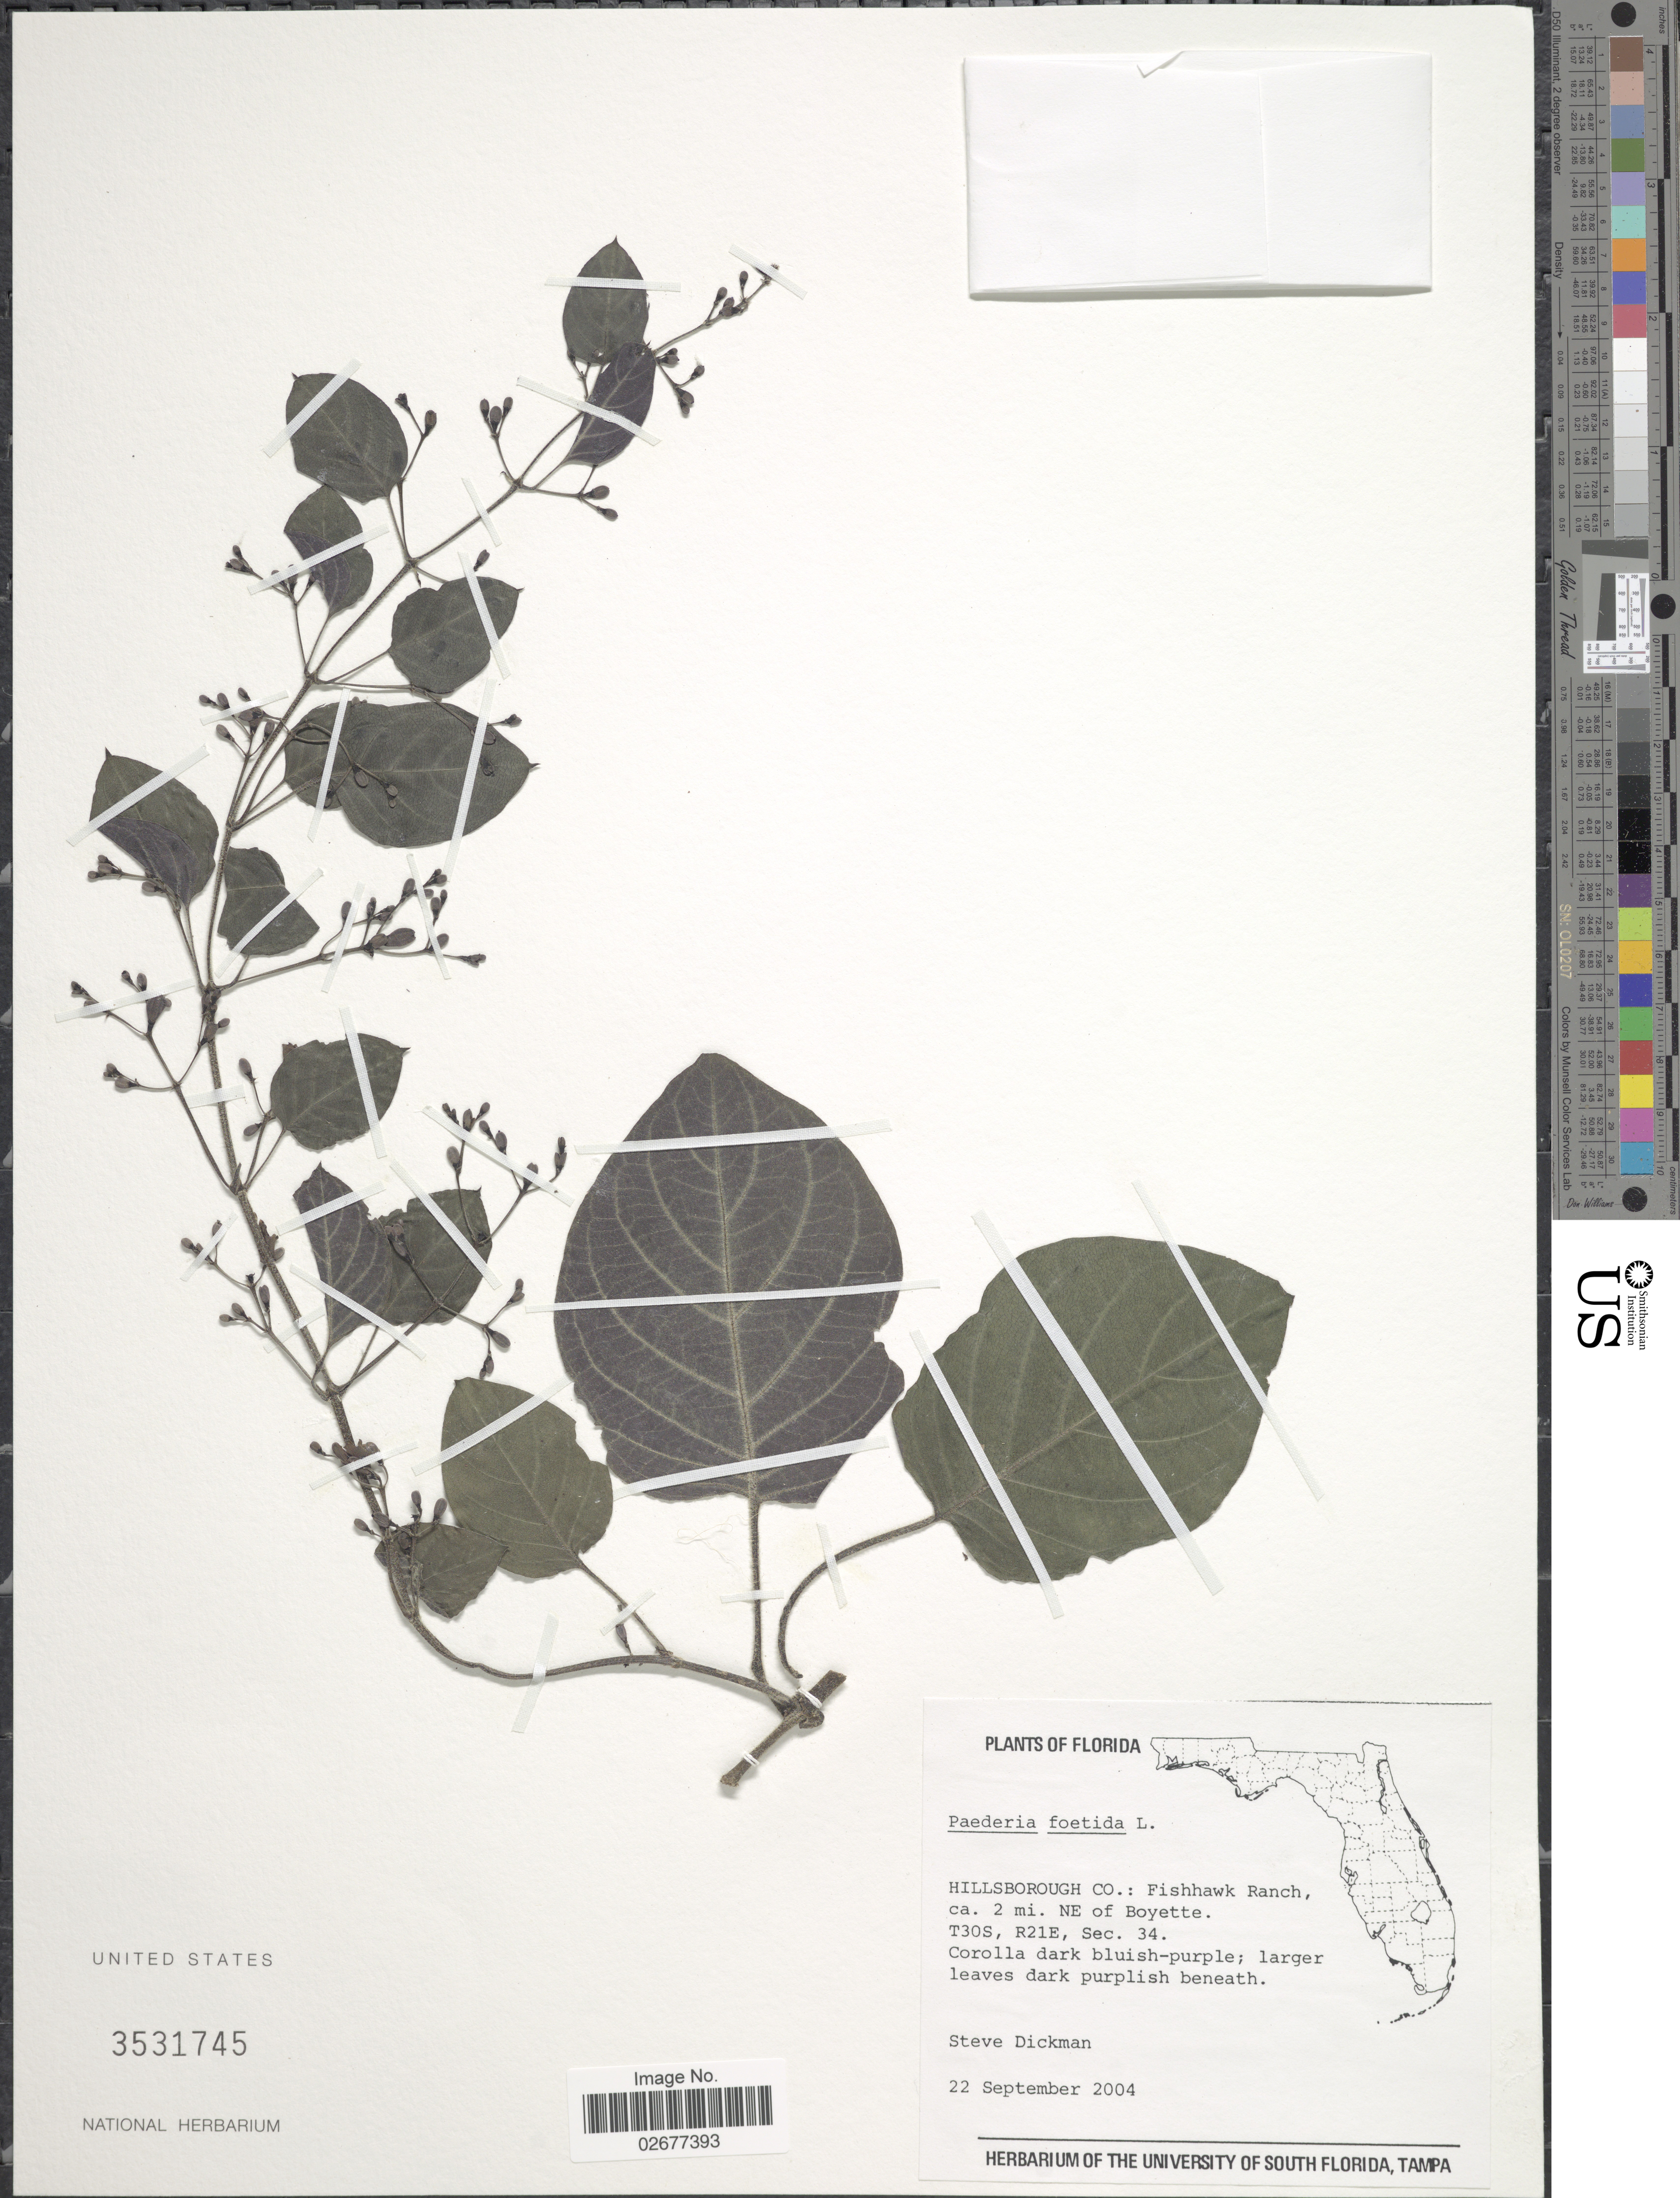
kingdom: Plantae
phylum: Tracheophyta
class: Magnoliopsida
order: Gentianales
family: Rubiaceae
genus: Paederia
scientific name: Paederia foetida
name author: L.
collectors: S. Dickman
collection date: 2004-09-22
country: United States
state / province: Florida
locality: Hillsborough Co.: Fishhawk Ranch, ca. 2 mi. NE of Boyette. T30S, R21E, Sec. 34.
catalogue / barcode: US 3531745